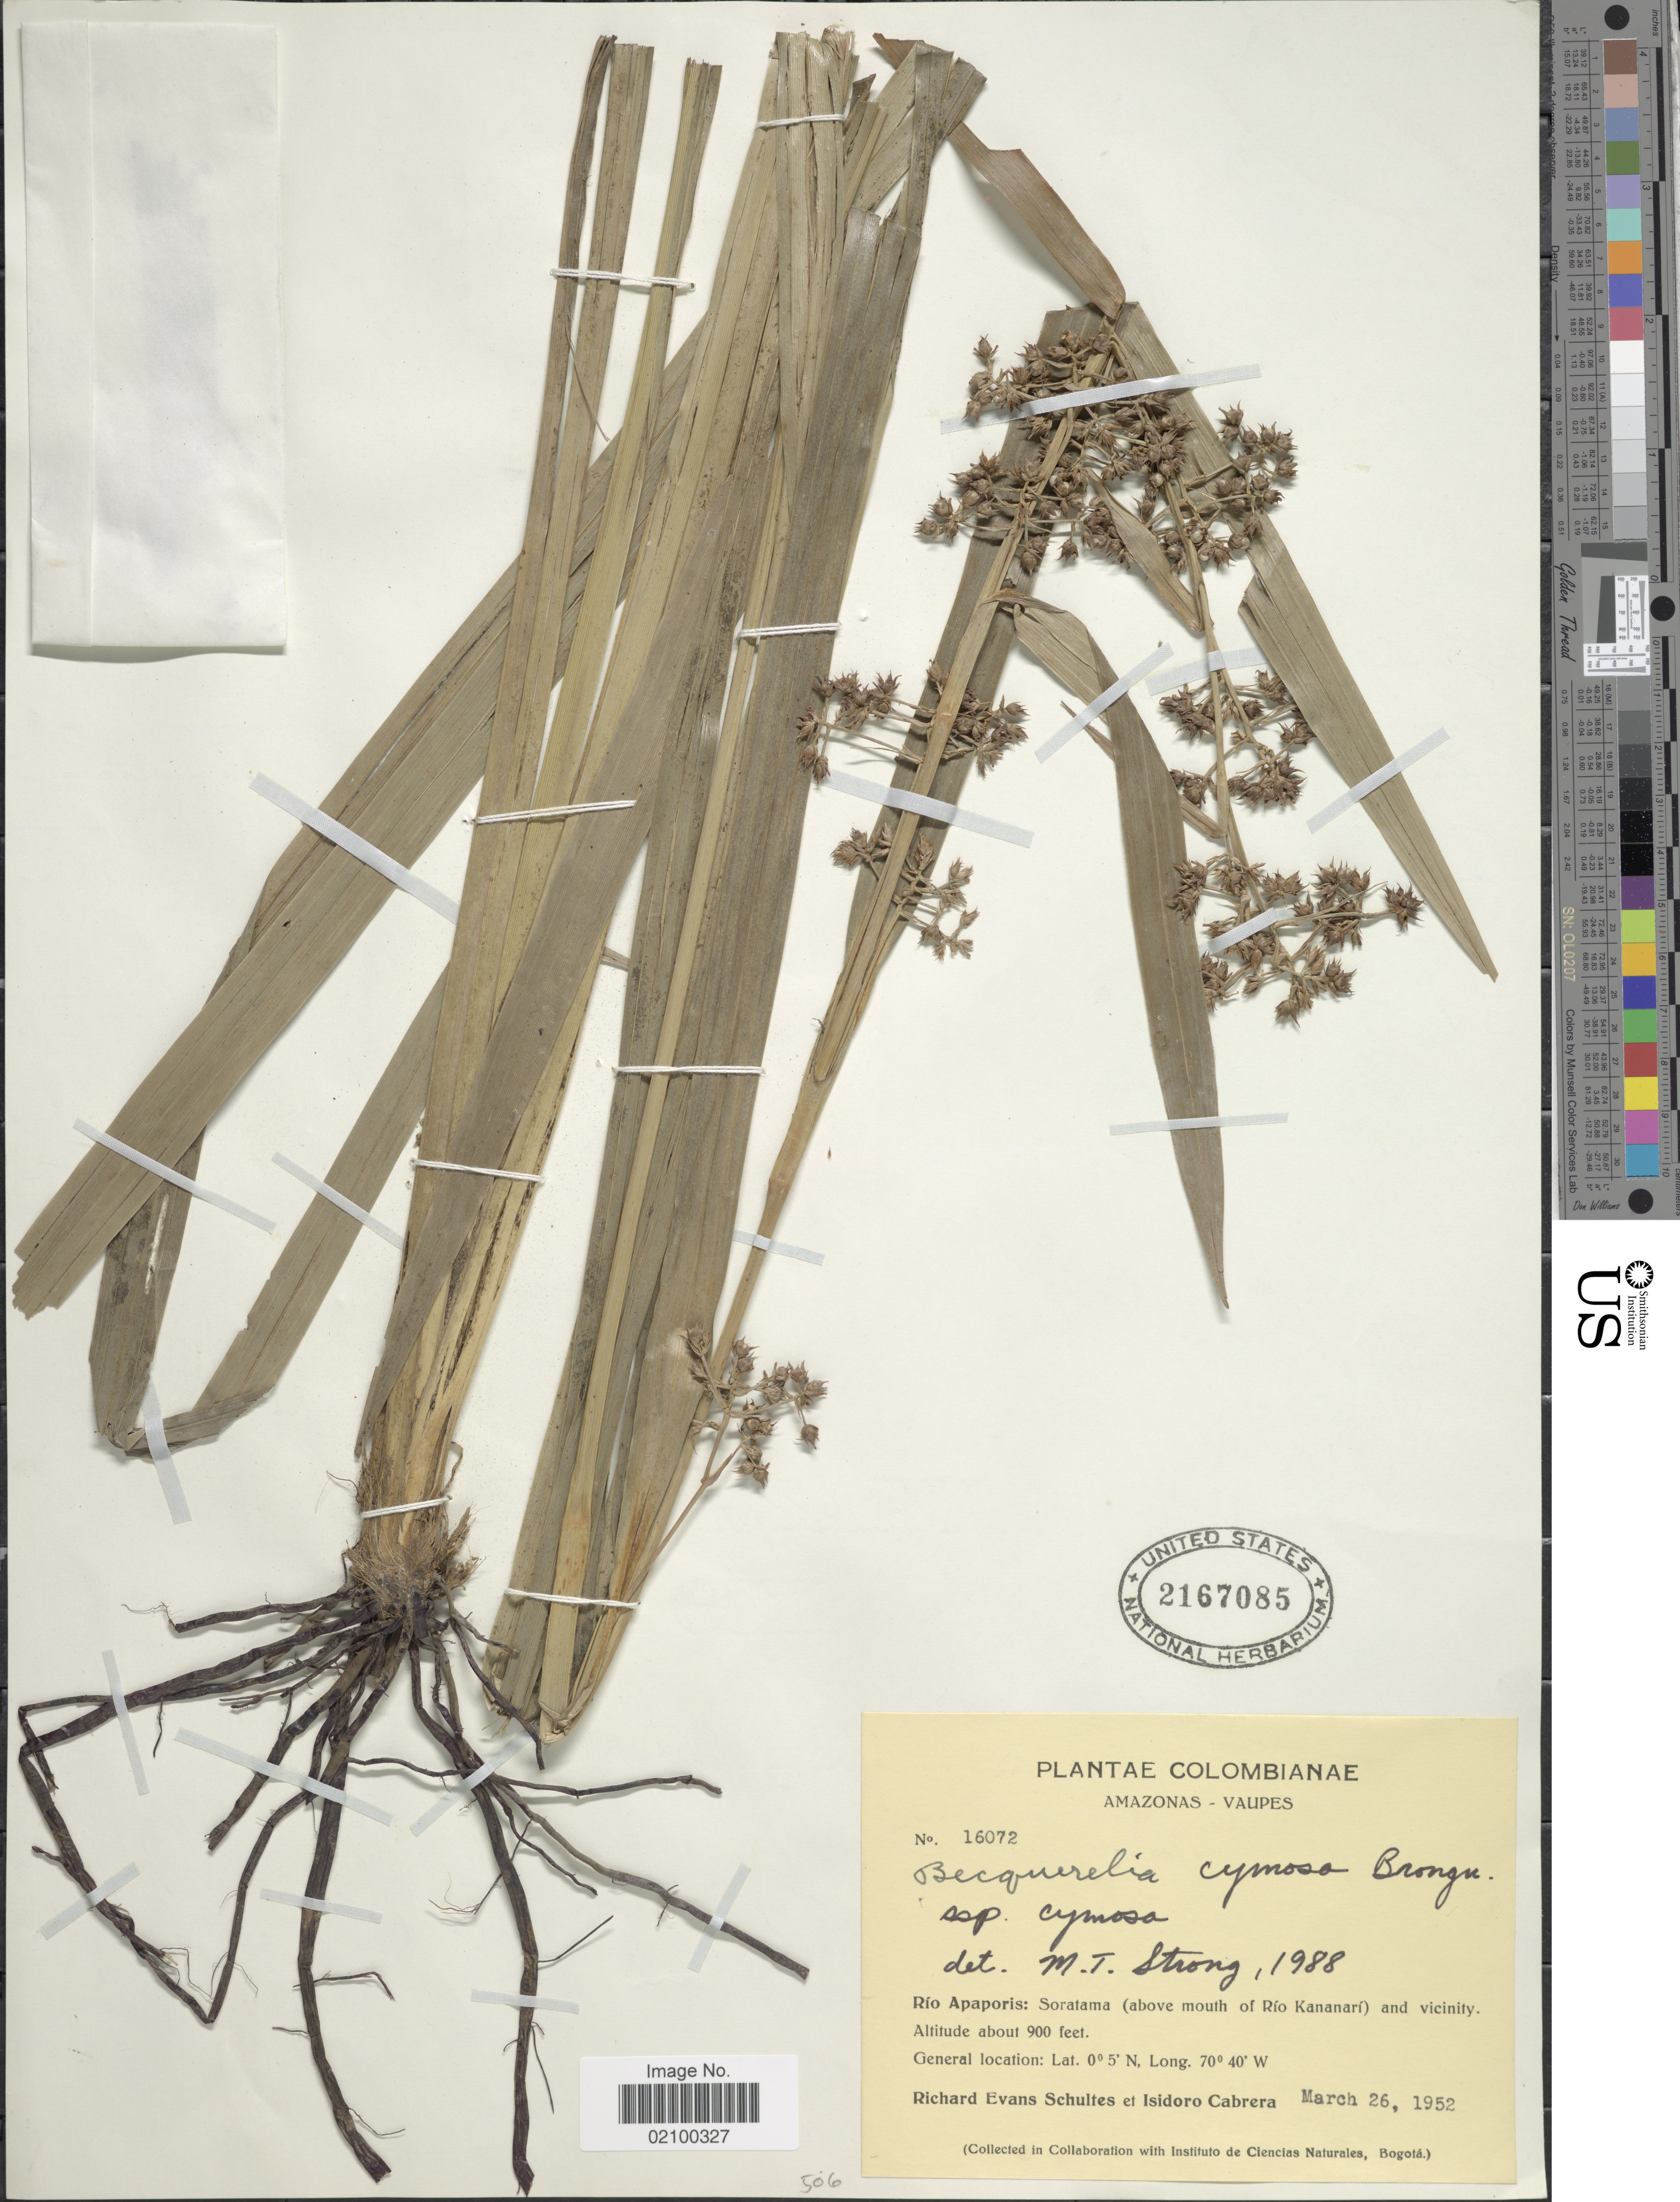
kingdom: Plantae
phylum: Tracheophyta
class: Liliopsida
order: Poales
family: Cyperaceae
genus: Becquerelia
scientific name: Becquerelia cymosa subsp. cymosa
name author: Brongn.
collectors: R. E. Schultes & I. Cabrera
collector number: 16072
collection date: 1952-03-26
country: Colombia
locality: Amazonas-Vaupes. Rio Apaporis: Soratama (above mouth of Rio Kananari) and vicinity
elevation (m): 274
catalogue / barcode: US 2167085